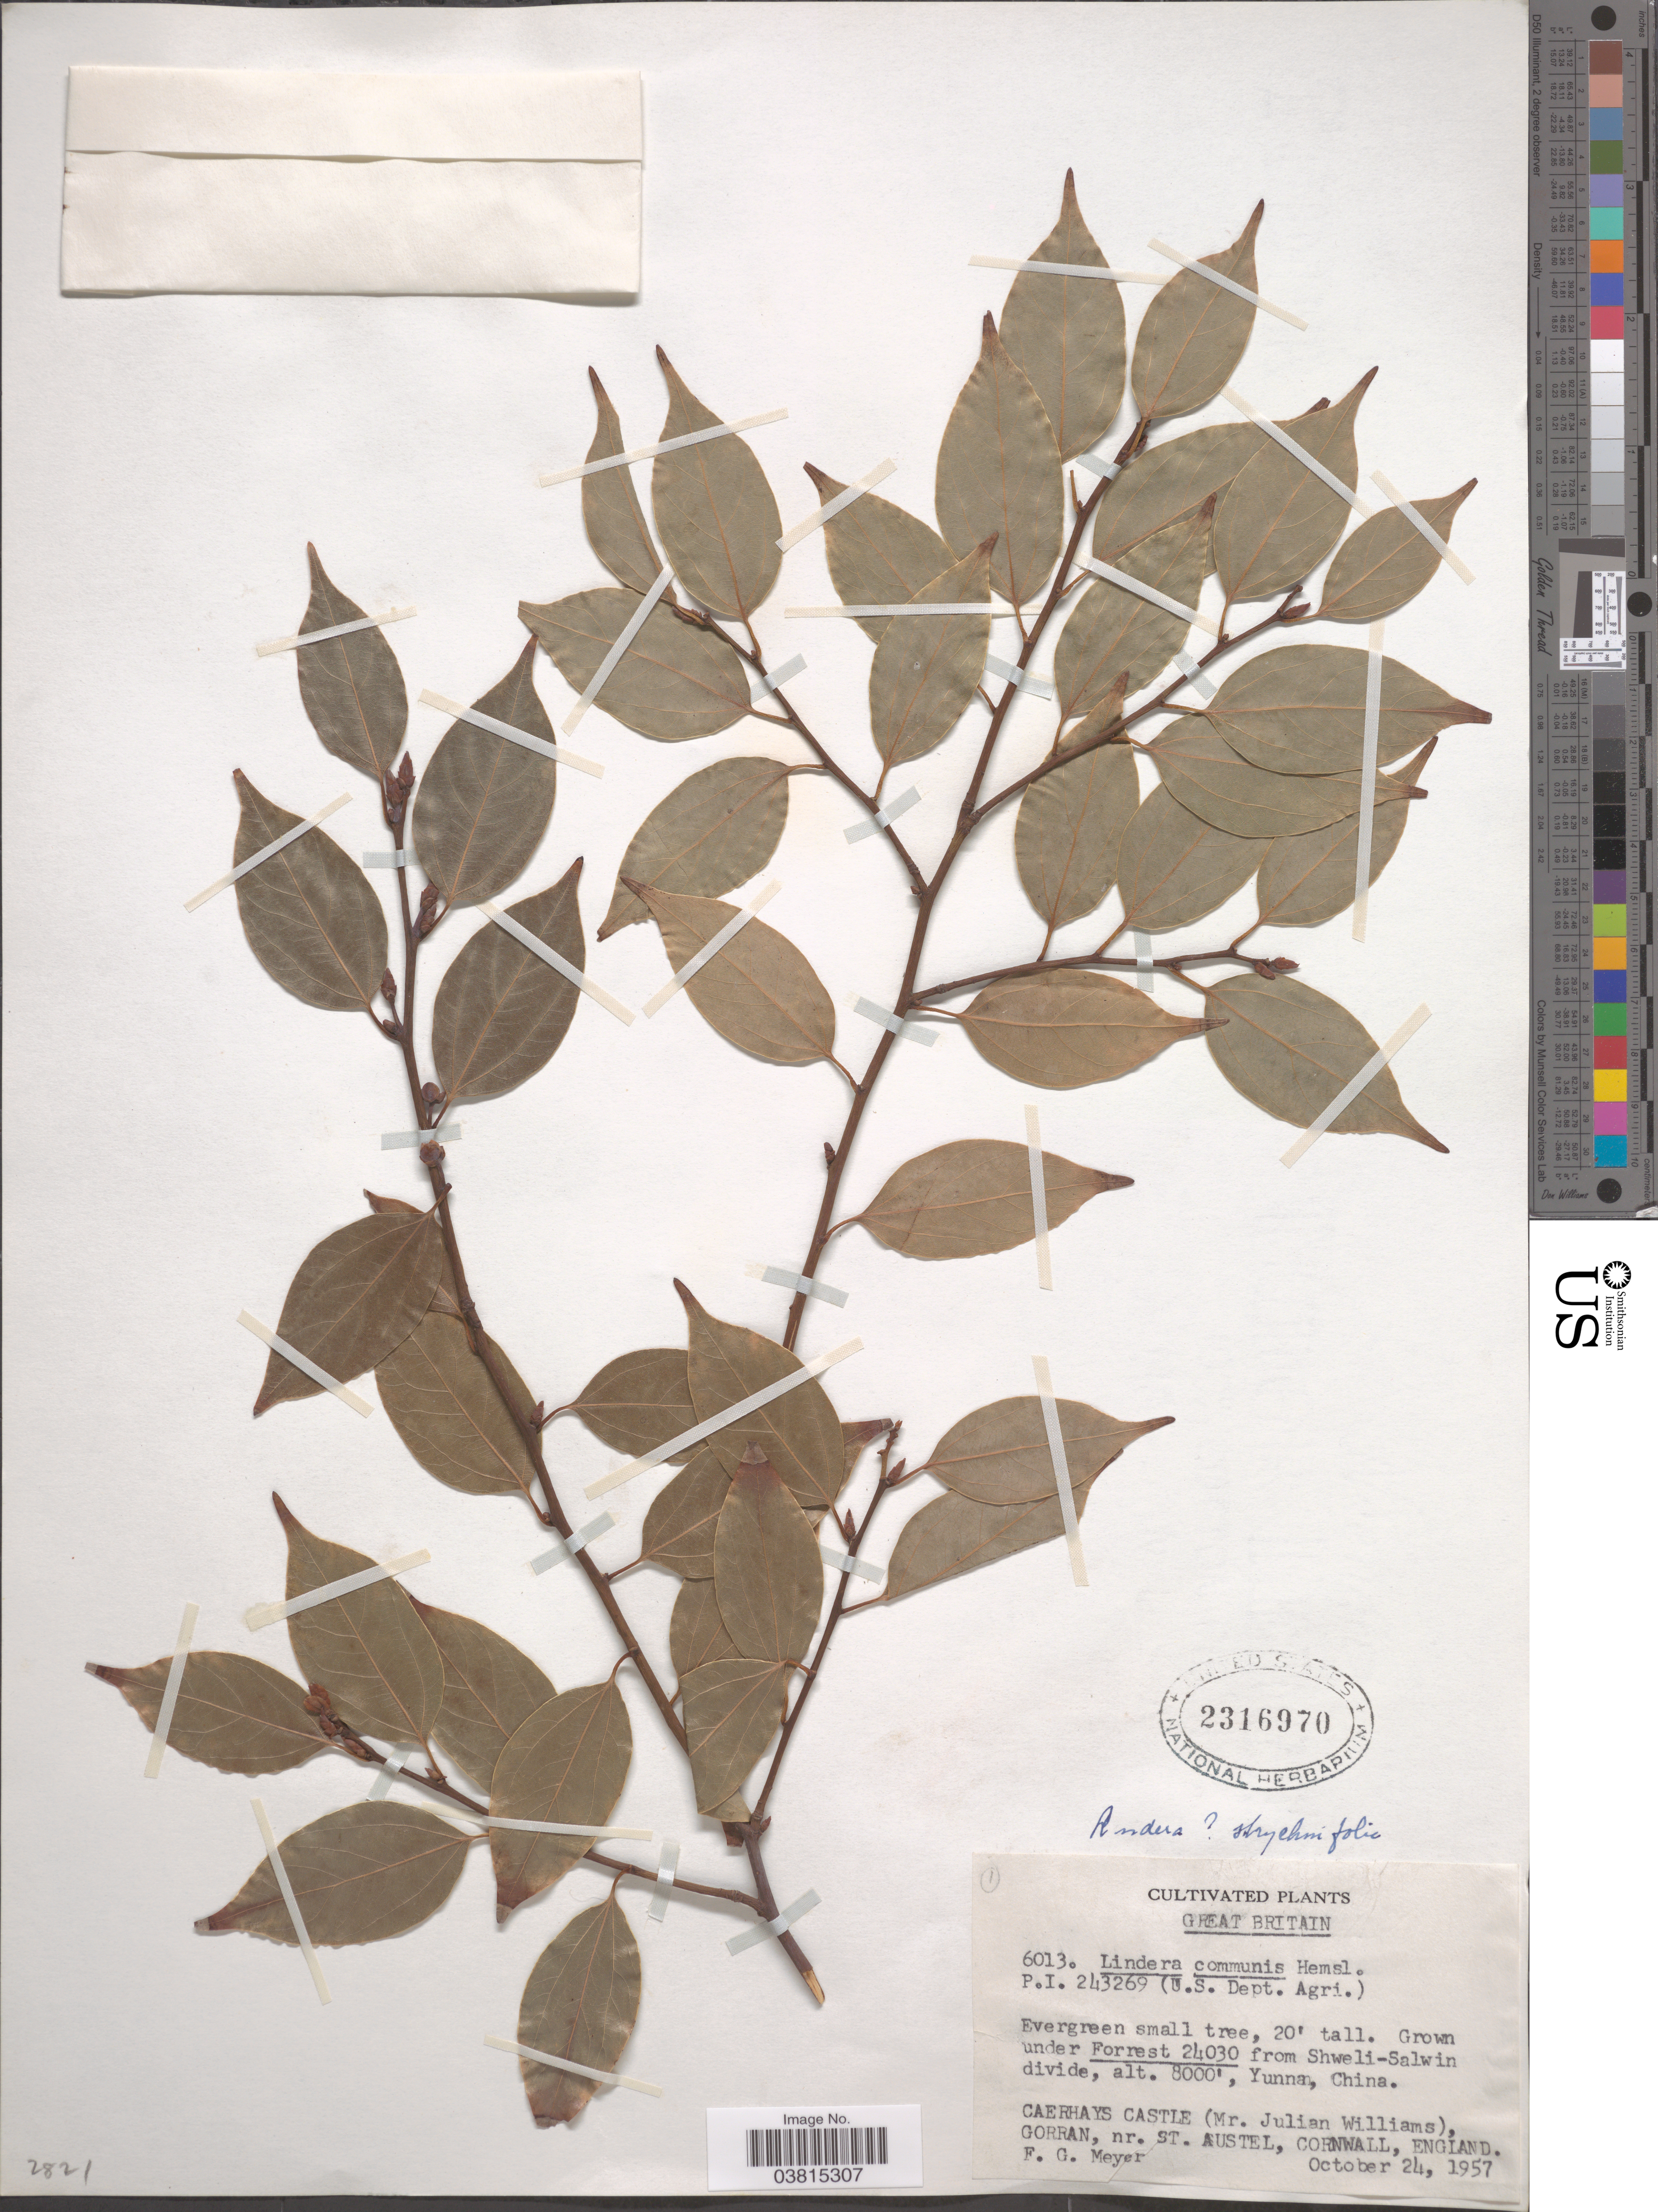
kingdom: Plantae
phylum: Tracheophyta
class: Magnoliopsida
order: Laurales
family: Lauraceae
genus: Lindera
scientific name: Lindera strychnifolia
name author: Fern.-Vill.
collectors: F. G. Meyer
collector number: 6013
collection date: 1957-10-24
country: China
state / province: Yunnan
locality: Great Britain. Grown under Forrest 24030 from Shweli-Salwin divide.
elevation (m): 2438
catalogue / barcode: US 2316970